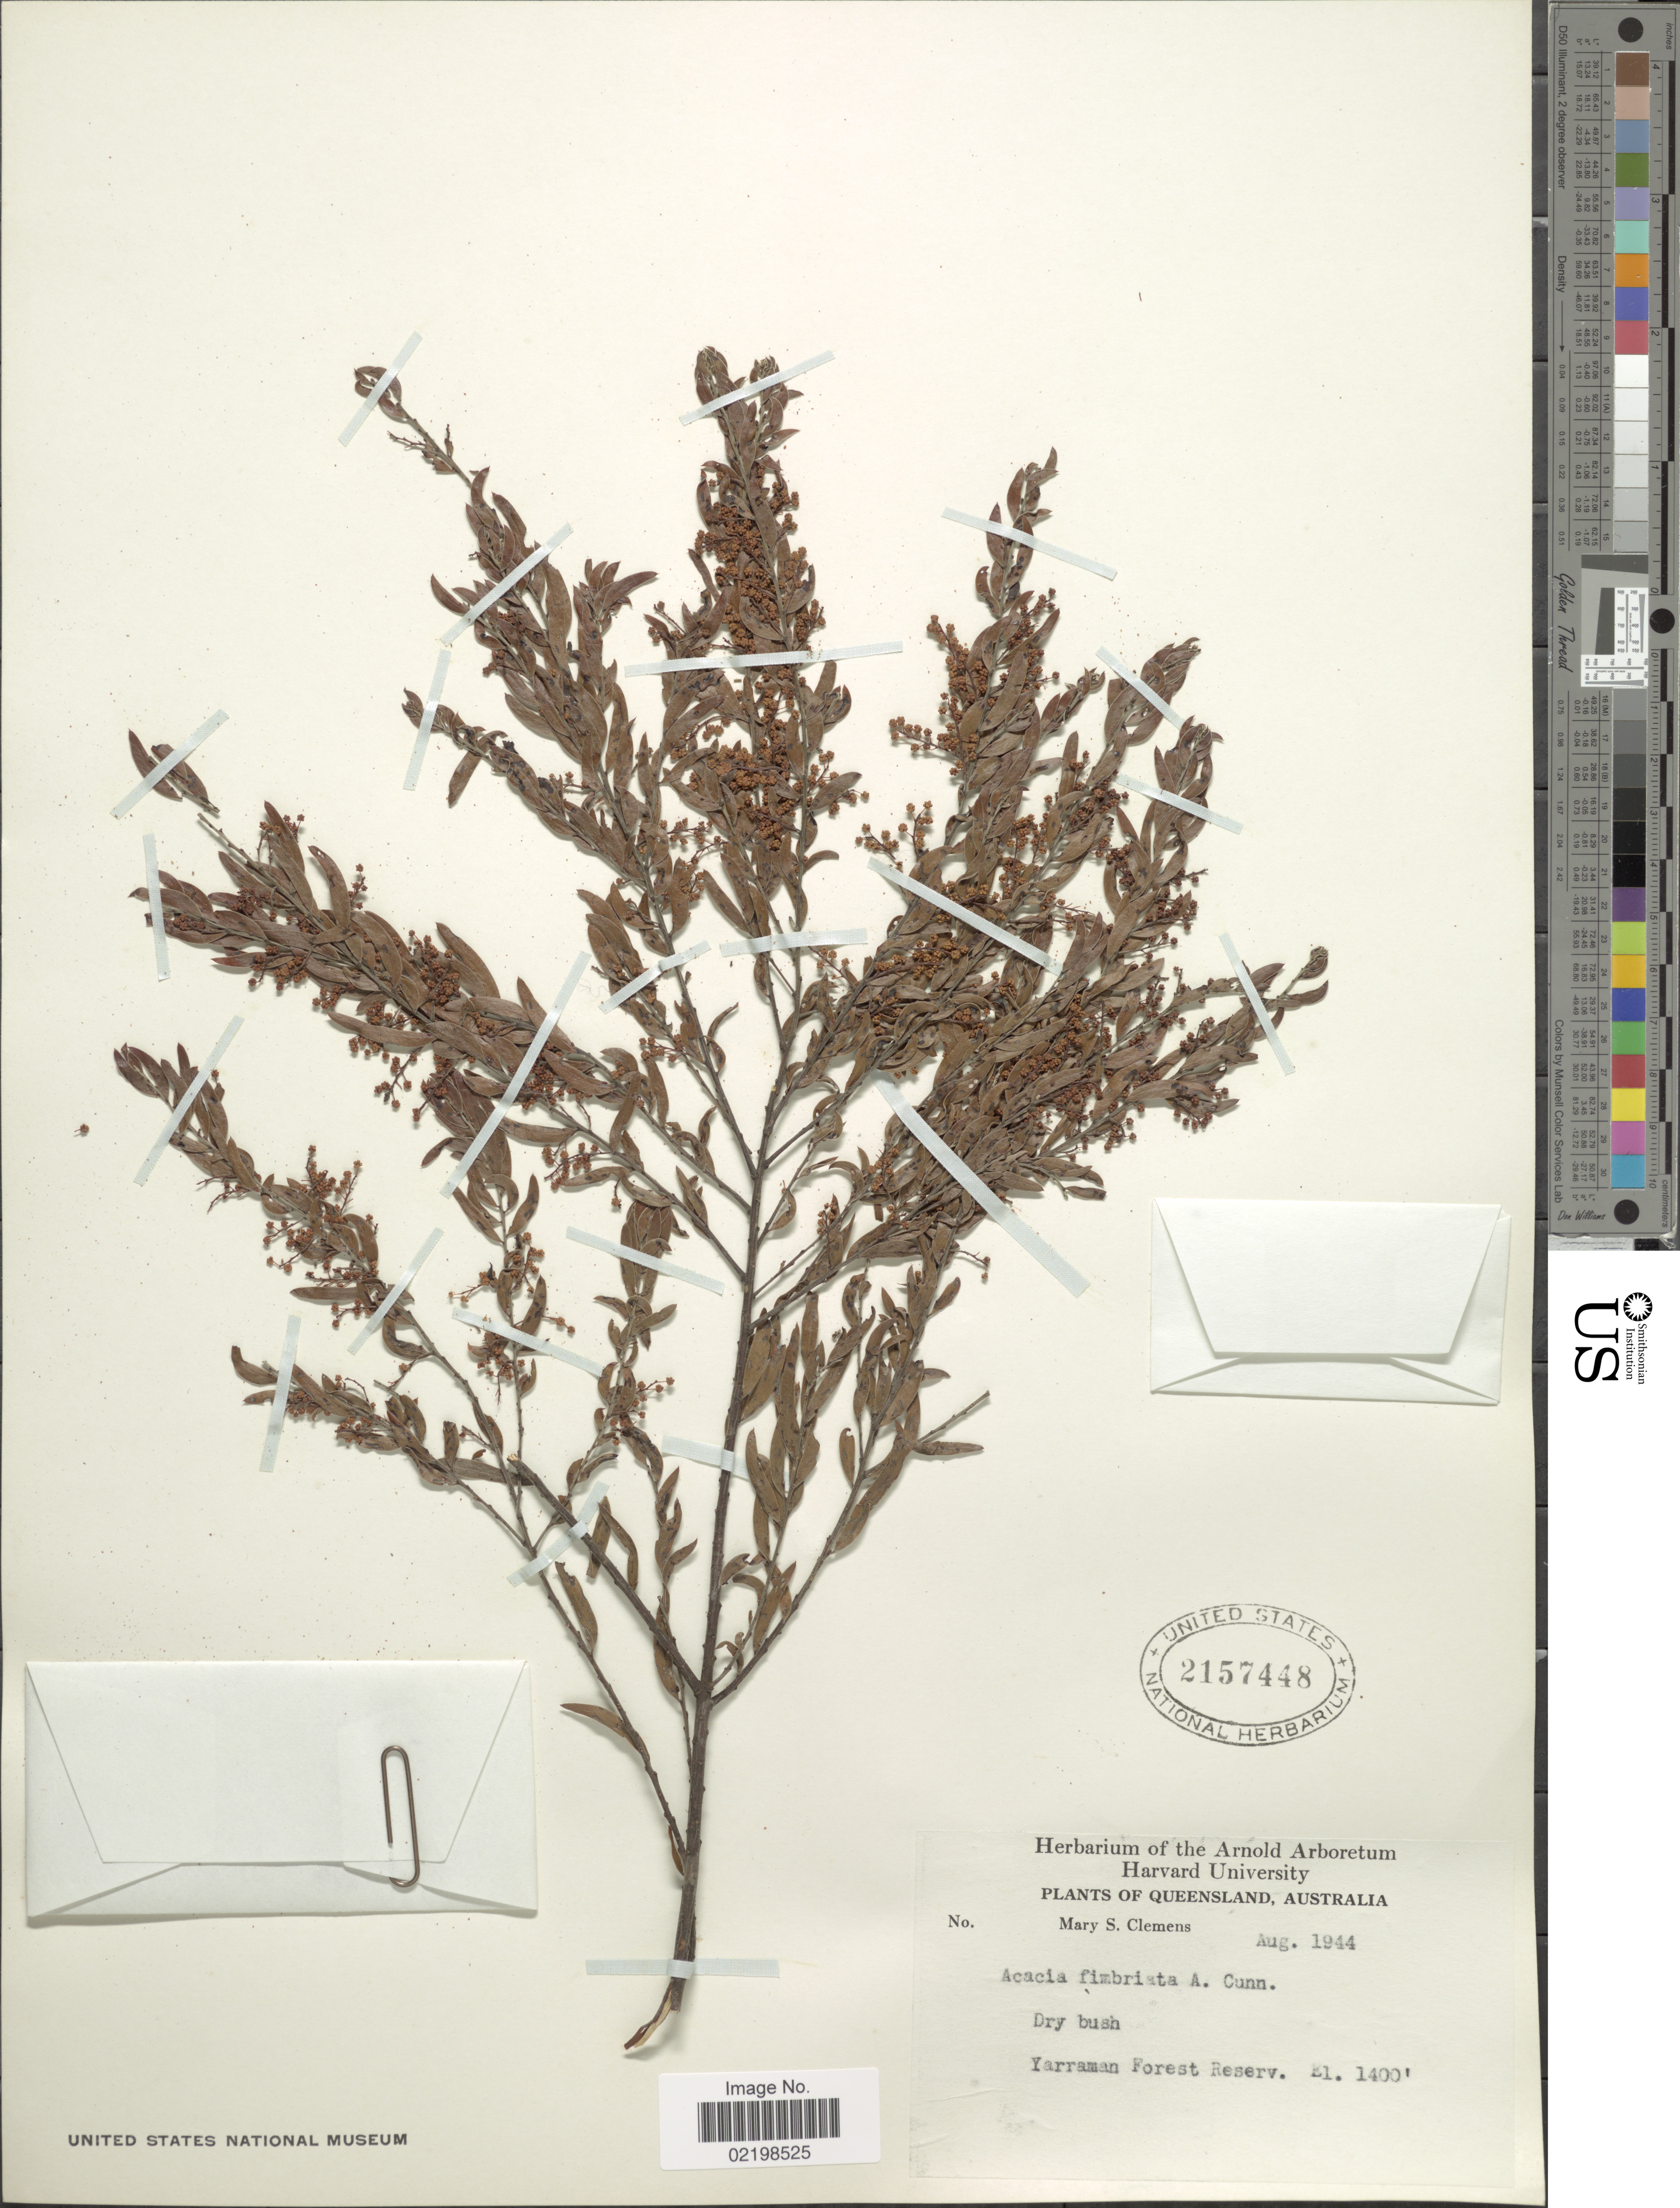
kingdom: Plantae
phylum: Tracheophyta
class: Magnoliopsida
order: Fabales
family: Fabaceae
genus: Acacia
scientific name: Acacia fimbriata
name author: A. Cunn. ex G. Don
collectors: M. S. Clemens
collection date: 1944-08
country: Australia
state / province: Queensland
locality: Queensland, Australia, Yarraman Forest Reserv.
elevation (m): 427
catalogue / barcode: US 2157448